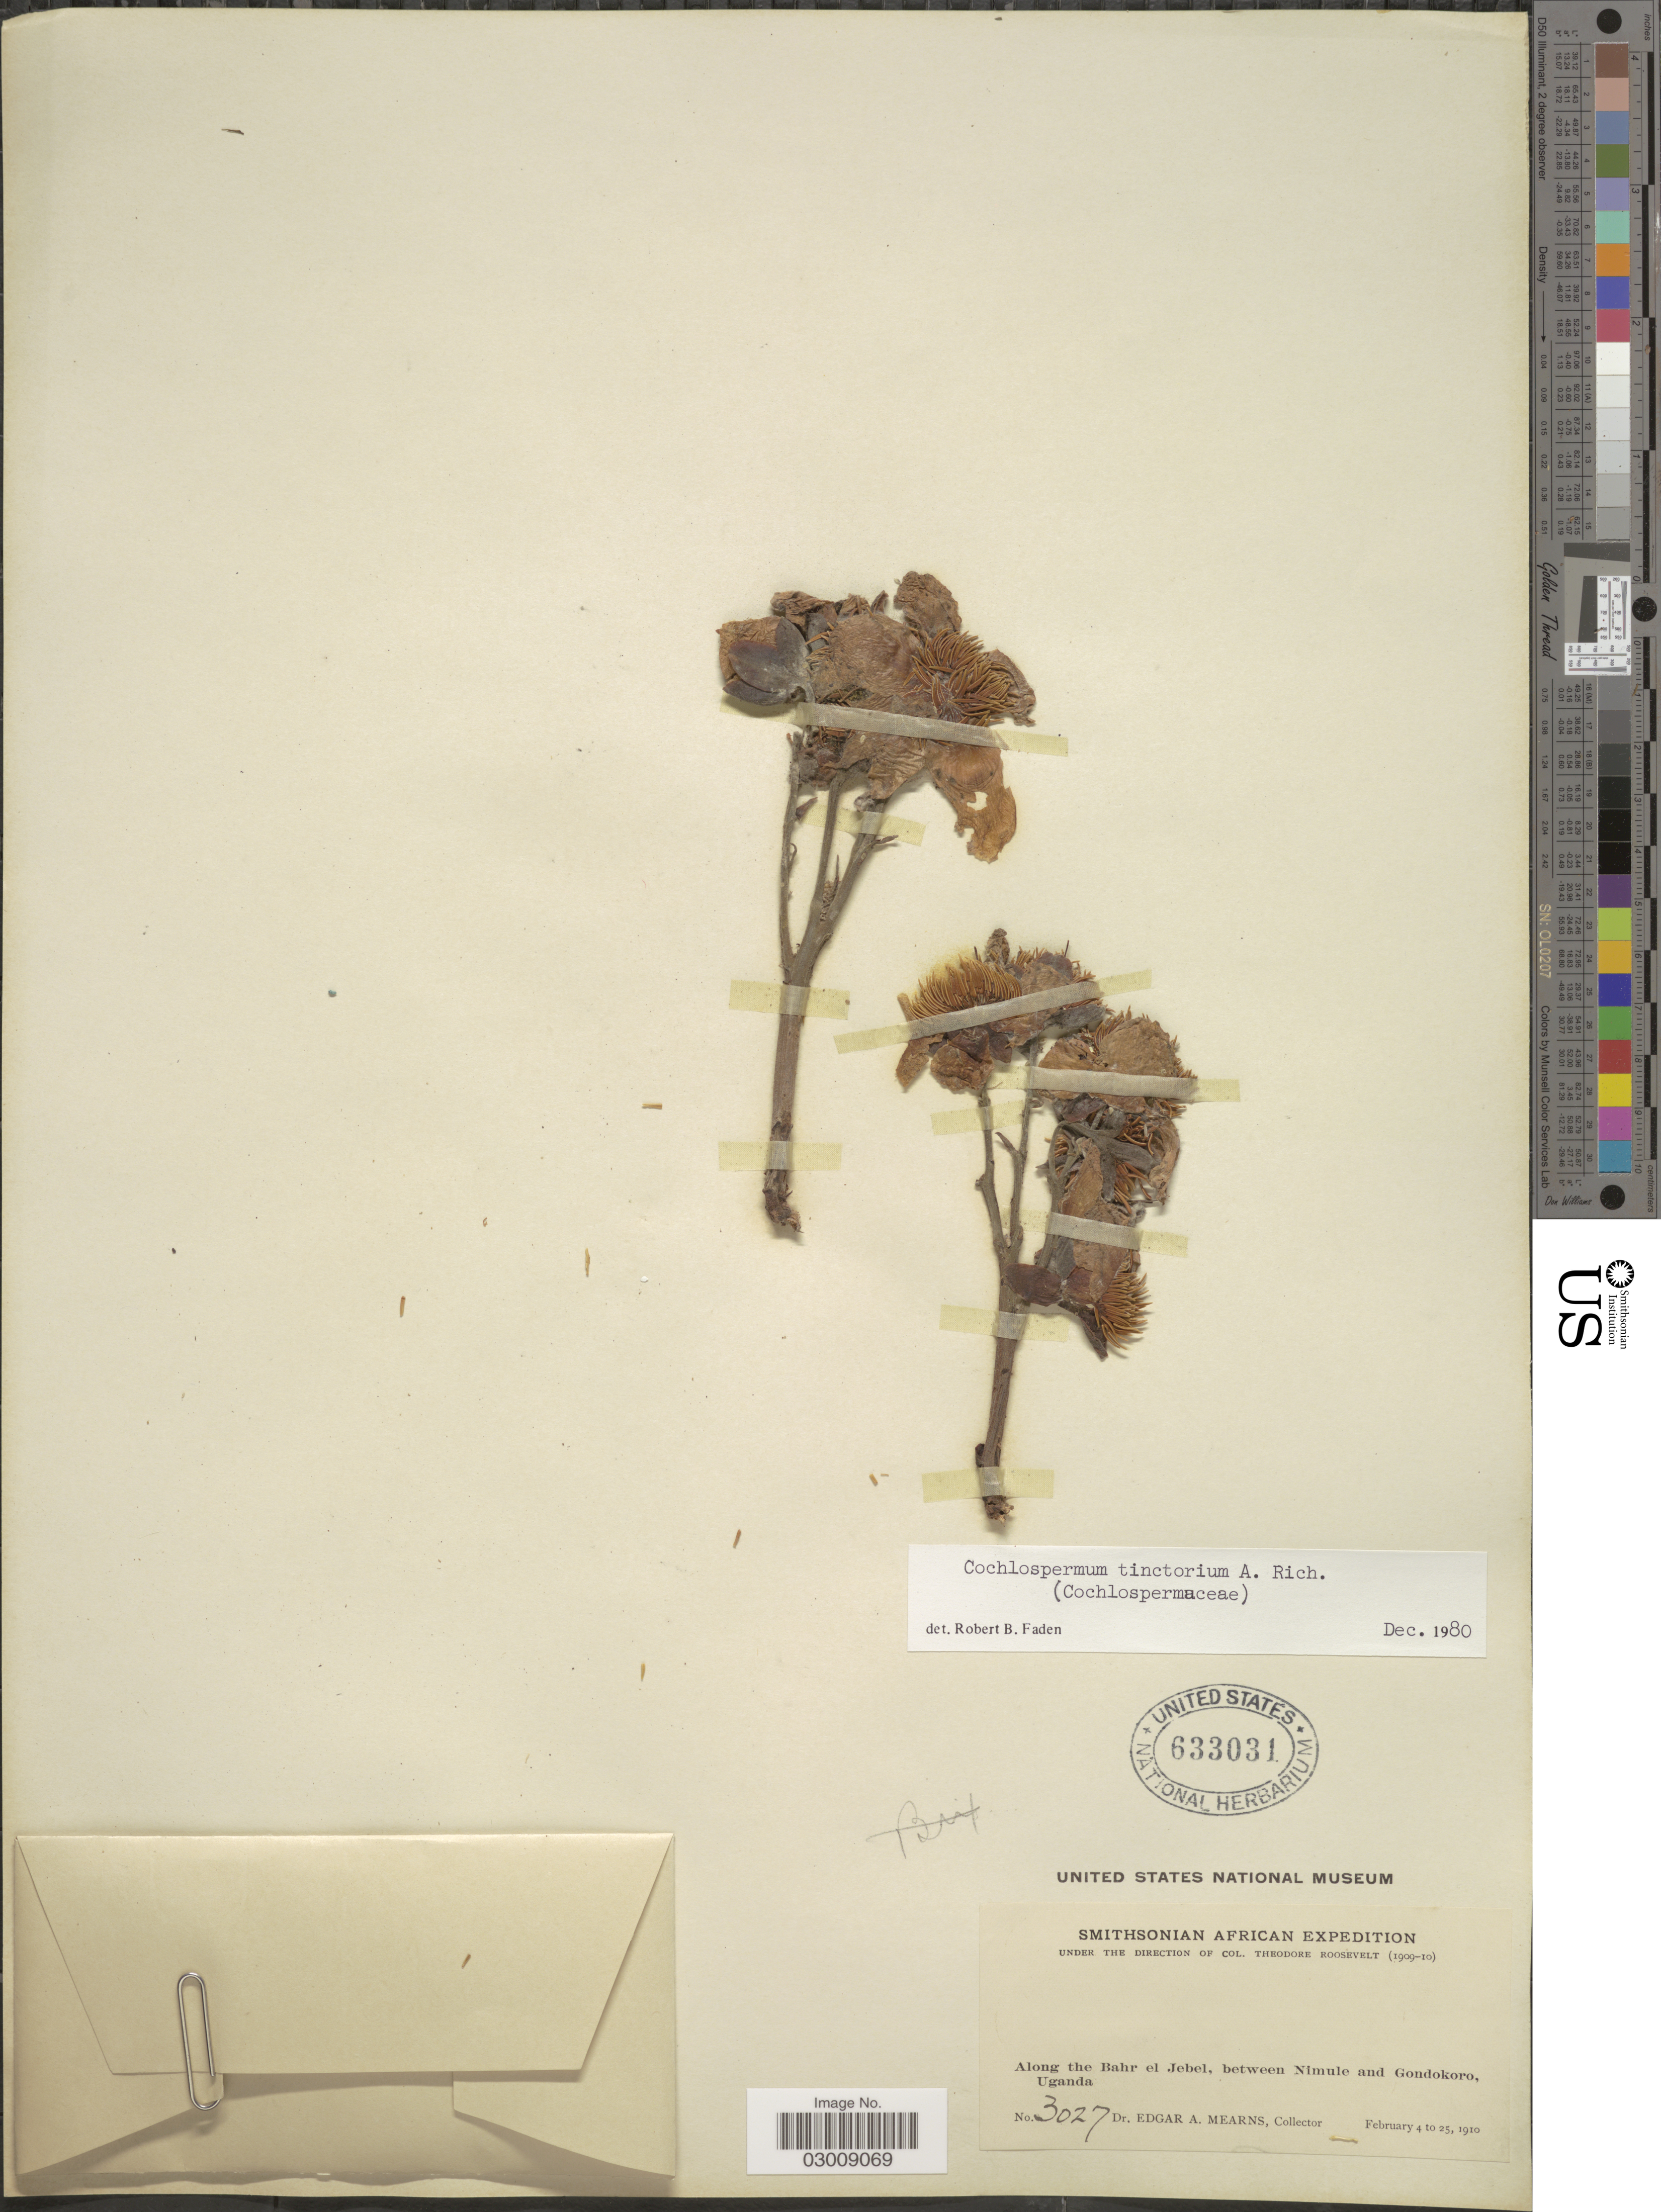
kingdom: Plantae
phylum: Tracheophyta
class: Magnoliopsida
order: Malvales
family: Cochlospermaceae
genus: Cochlospermum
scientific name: Cochlospermum tinctorium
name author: A. Rich.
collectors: E. A. Mearns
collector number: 3027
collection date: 1910-02-04/1910-02-25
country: Uganda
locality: Along the Bahr el Jebel, between Nimule and Gondokoro.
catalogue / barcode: US 633031